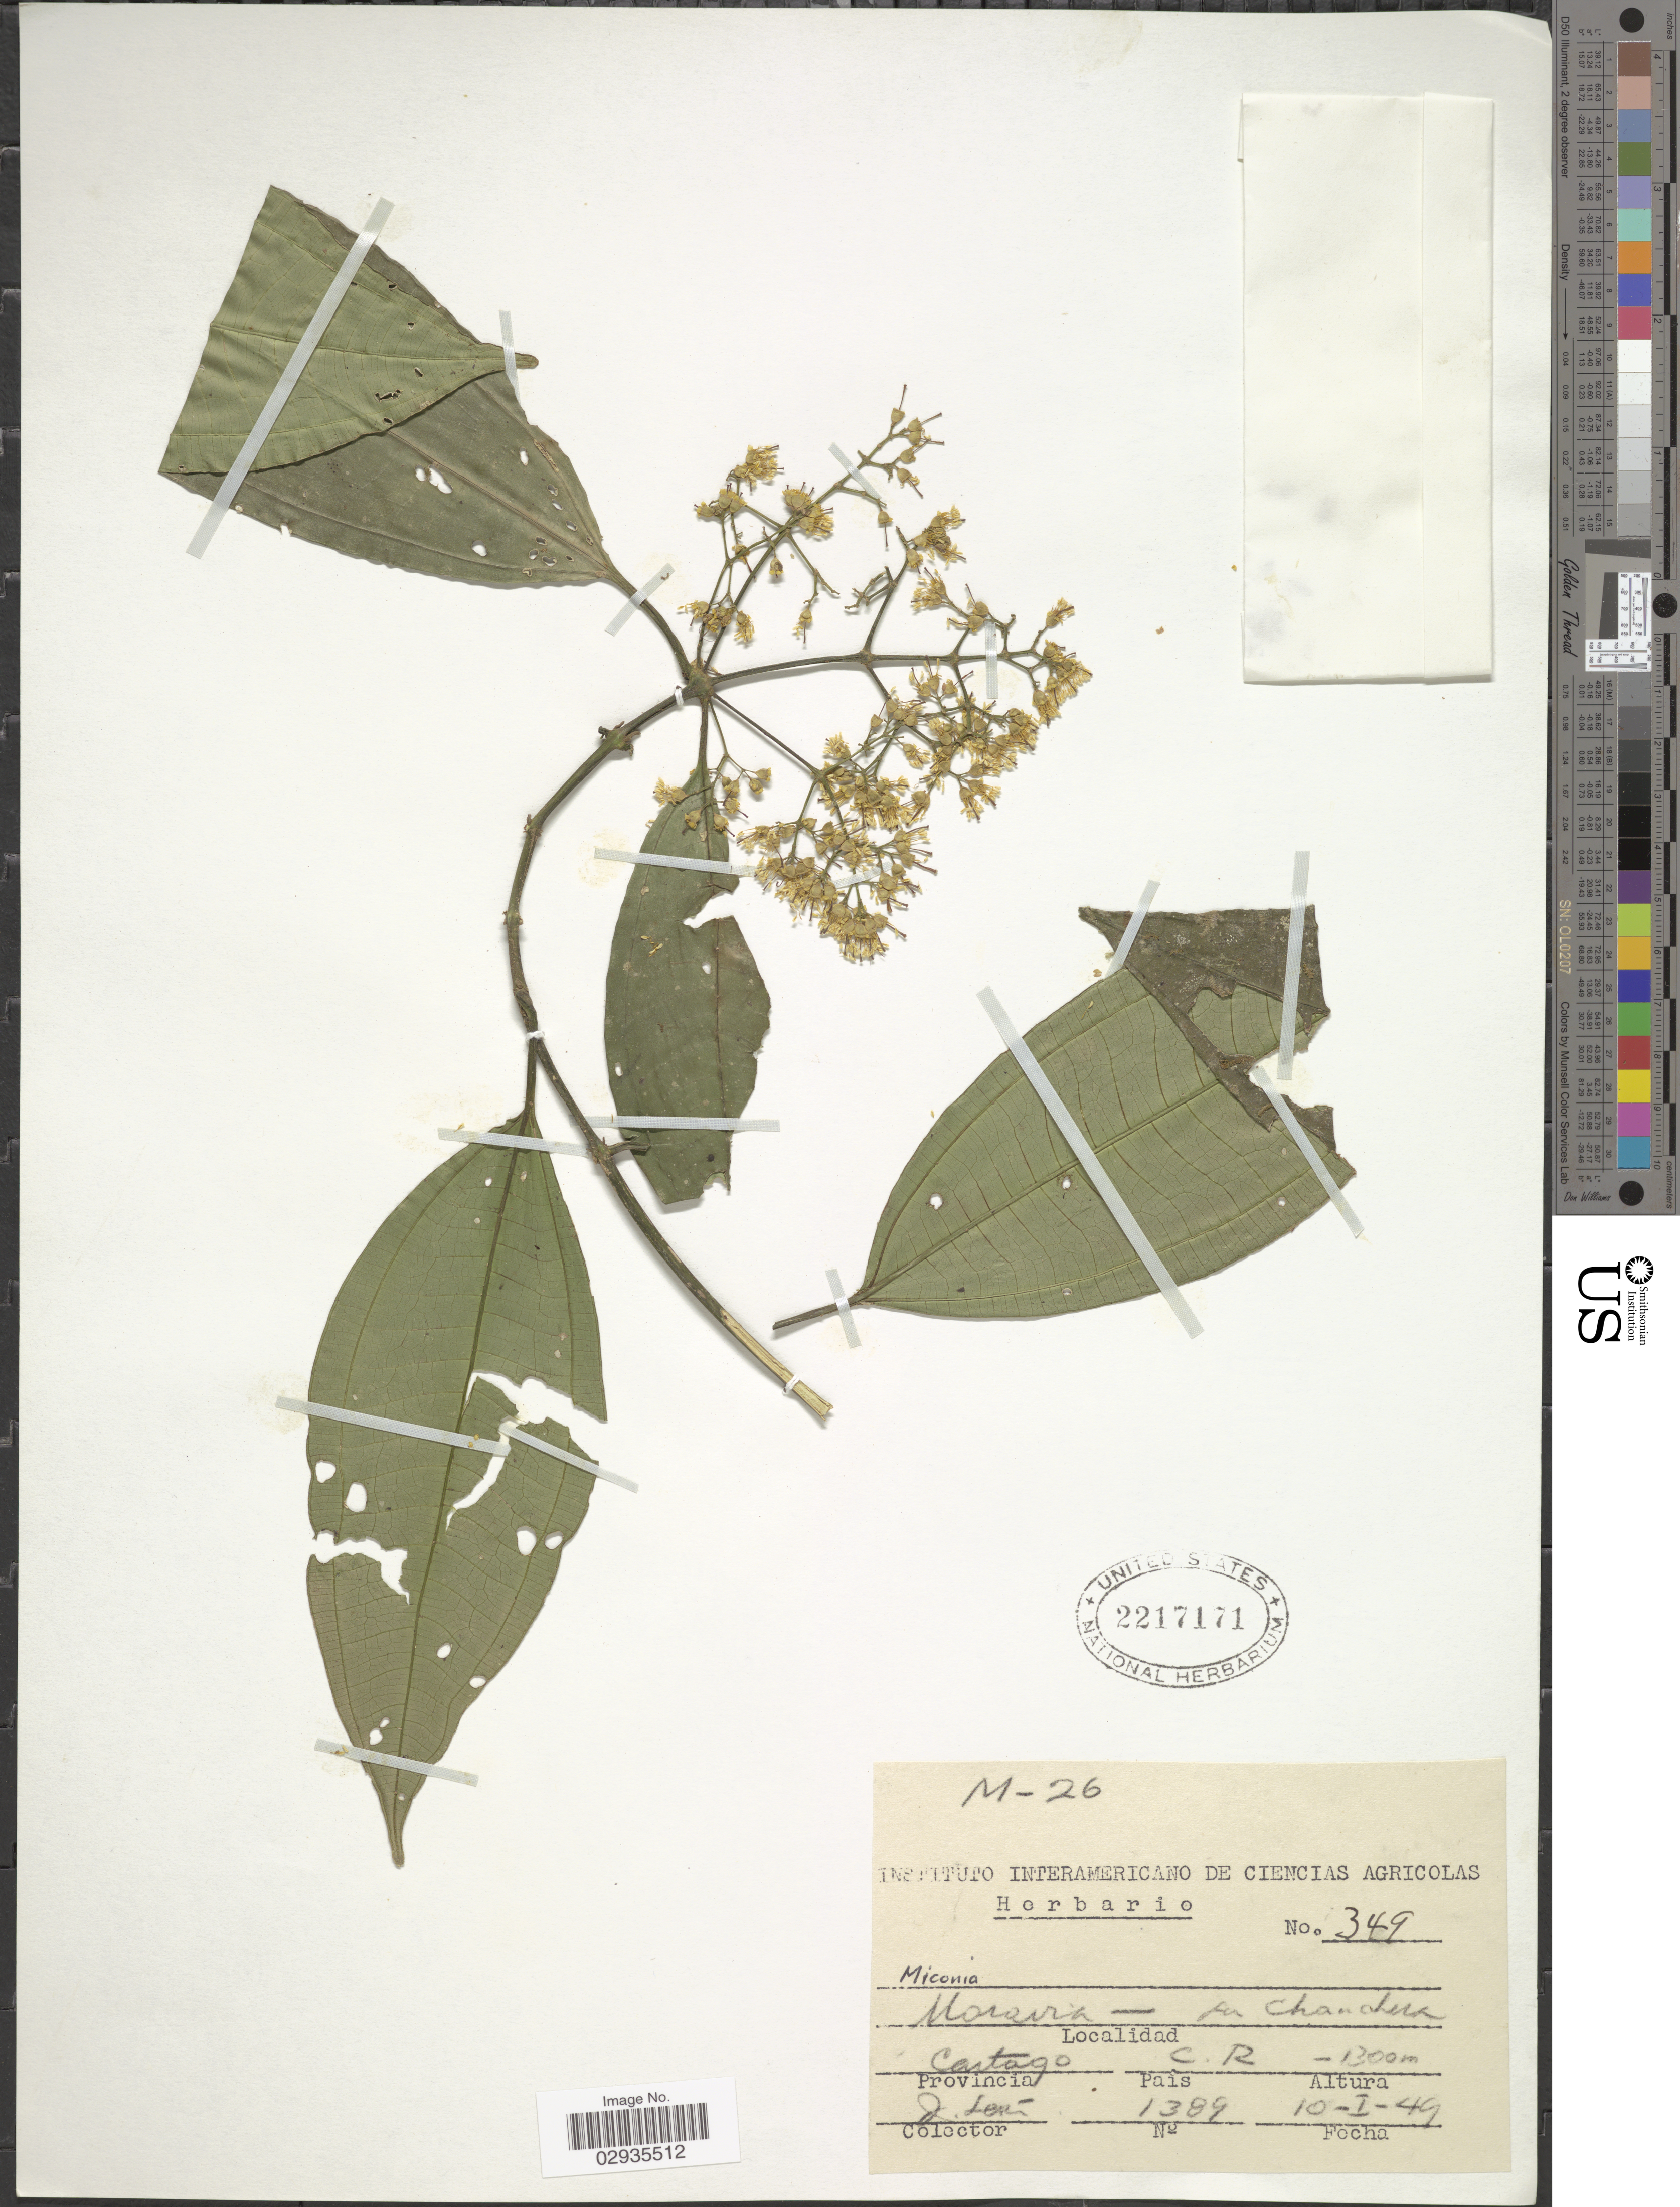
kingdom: Plantae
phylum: Tracheophyta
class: Magnoliopsida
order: Myrtales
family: Melastomataceae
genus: Miconia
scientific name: Miconia sp.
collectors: J. León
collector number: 1389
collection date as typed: Transcribed d/m/y: 10/1/49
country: Costa Rica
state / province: Cartago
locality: Moravia - La Chanchera.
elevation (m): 1300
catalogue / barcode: US 2217171